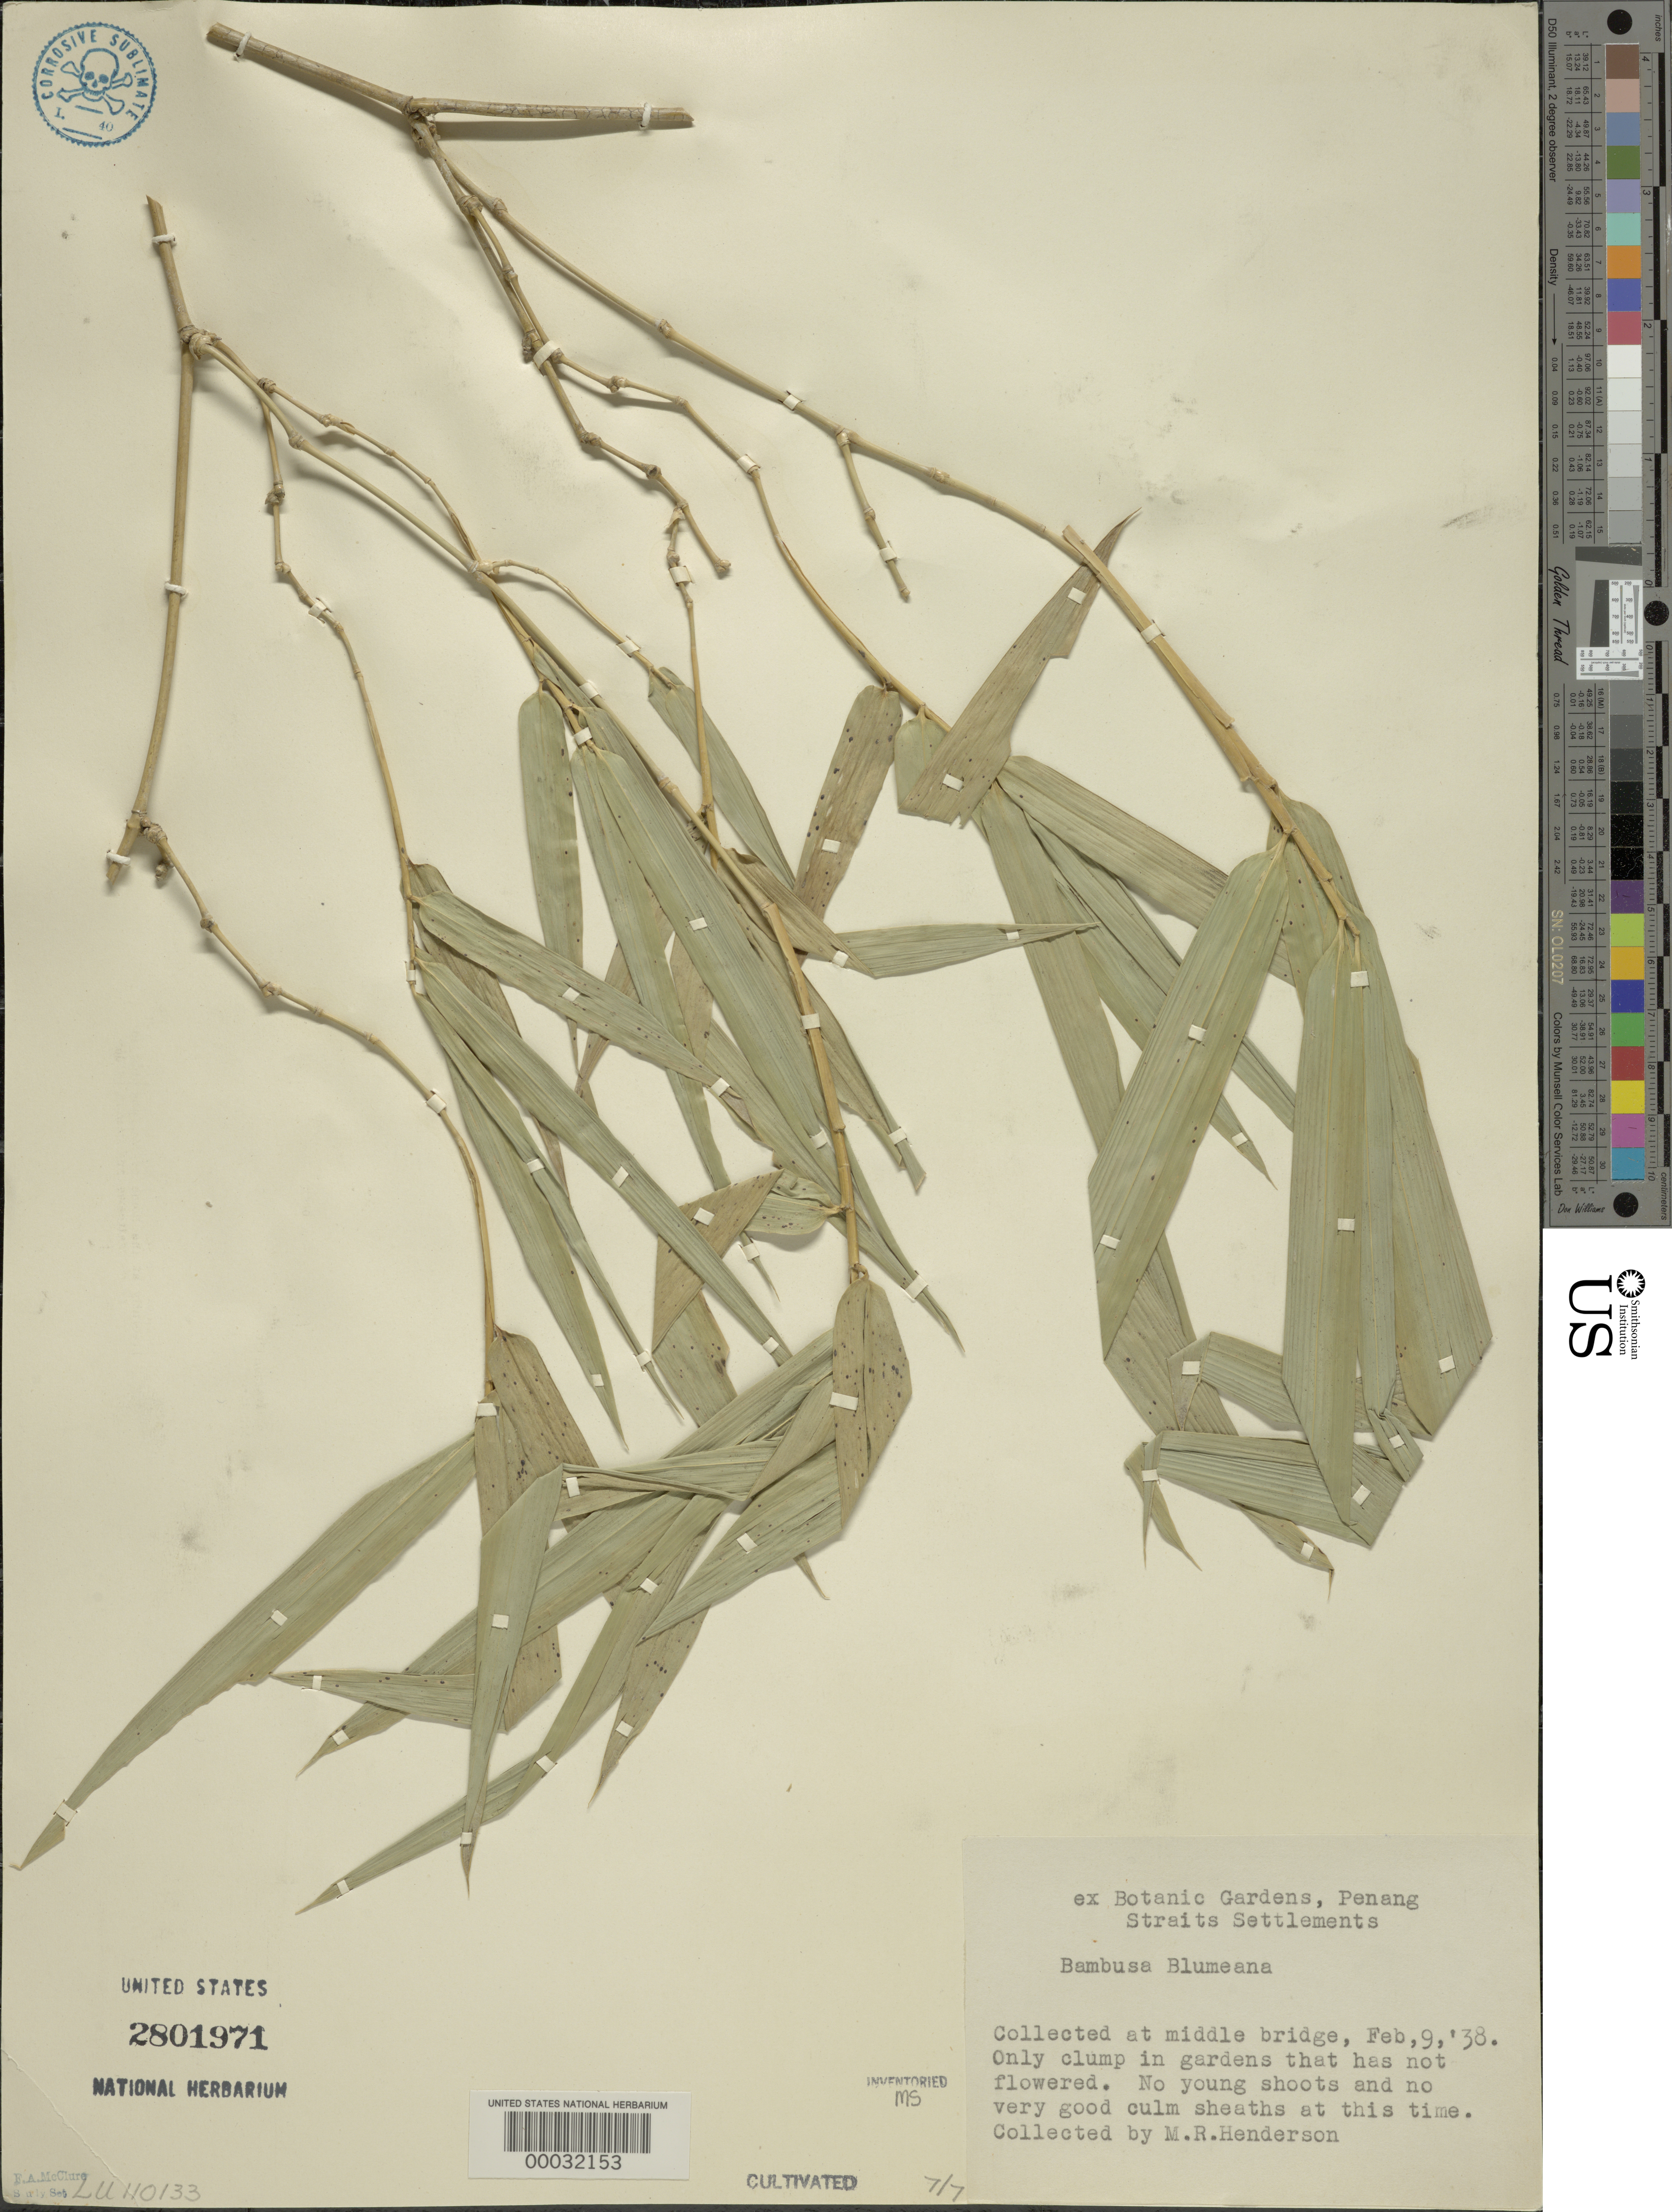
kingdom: Plantae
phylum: Tracheophyta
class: Liliopsida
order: Poales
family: Poaceae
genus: Bambusa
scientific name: Bambusa blumeana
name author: Schult. & Schult. f.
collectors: M. Henderson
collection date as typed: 16 Feb 1938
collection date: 1938-02-16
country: China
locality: Botanical garden-penang, straits settlement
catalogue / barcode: US 2801971